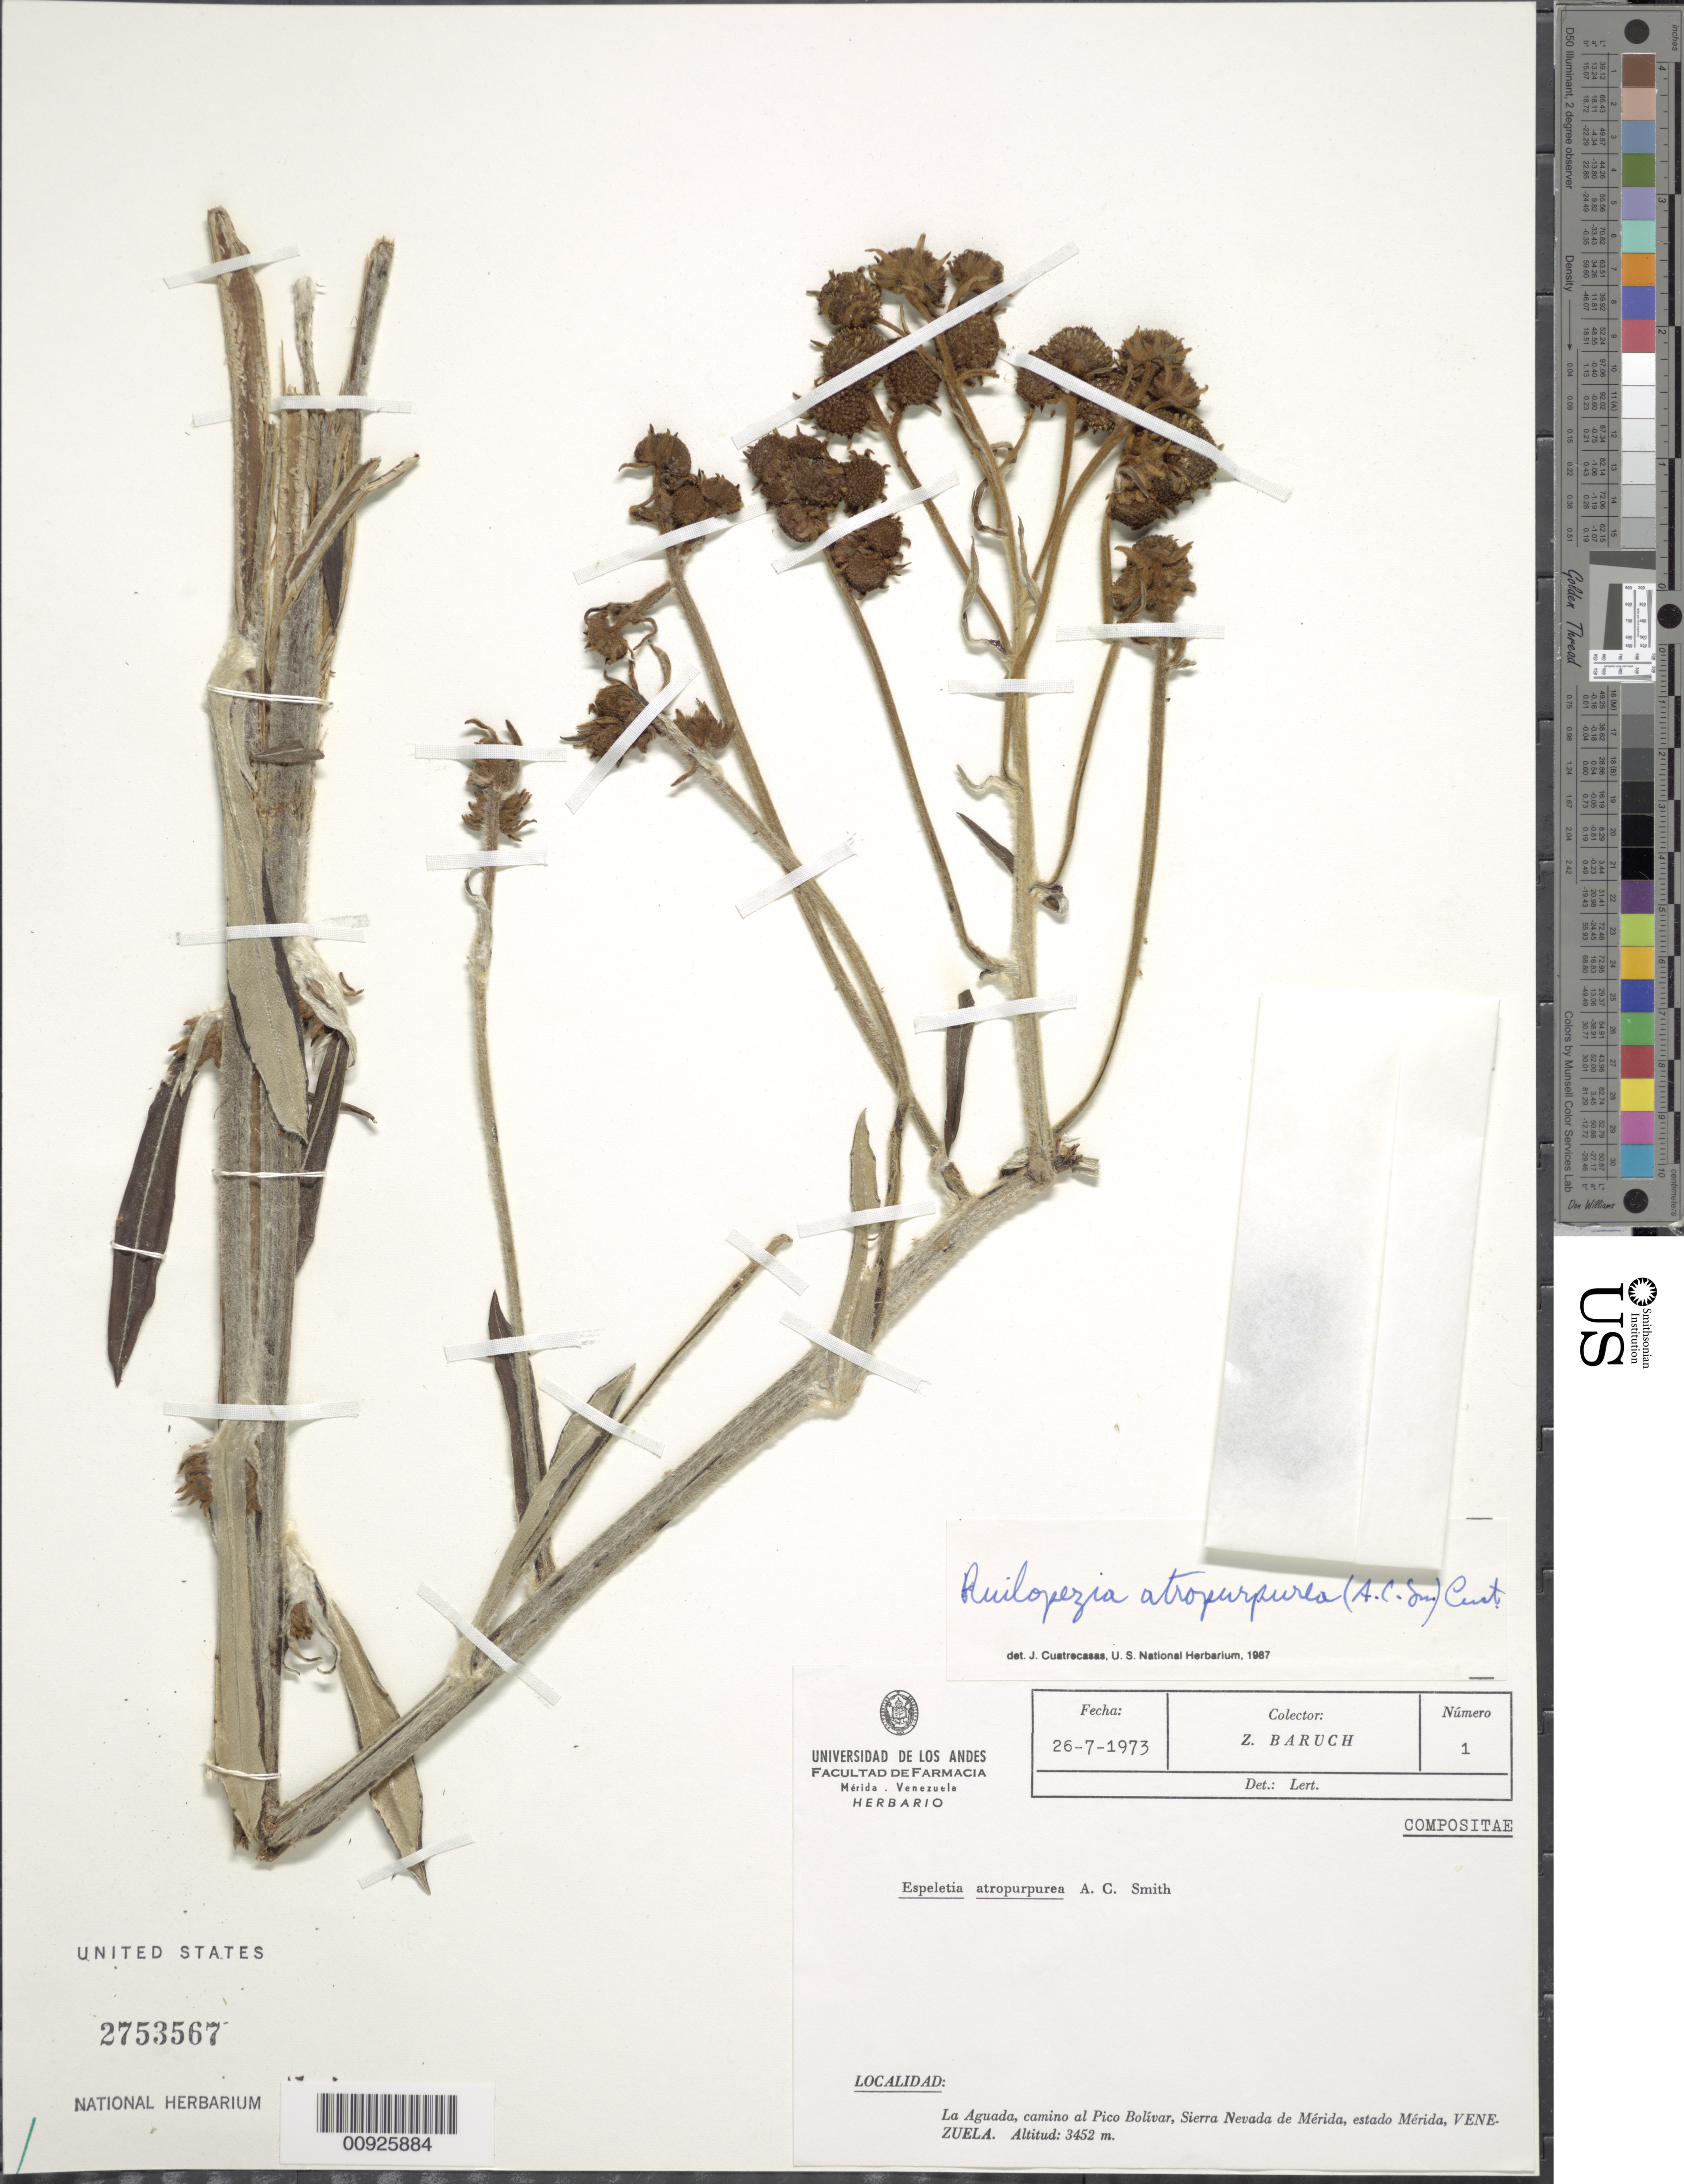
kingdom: Plantae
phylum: Tracheophyta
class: Magnoliopsida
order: Asterales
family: Asteraceae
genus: Ruilopezia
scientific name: Ruilopezia atropurpurea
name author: (A.C. Sm.) Cuatrec.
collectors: Z. Baruch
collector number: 1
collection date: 1973-07-26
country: Venezuela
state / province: Mérida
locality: Sierra Nevada de Mérida, La Aguada, camino al Pico Bolívar.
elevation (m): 3452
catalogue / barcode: US 2753567